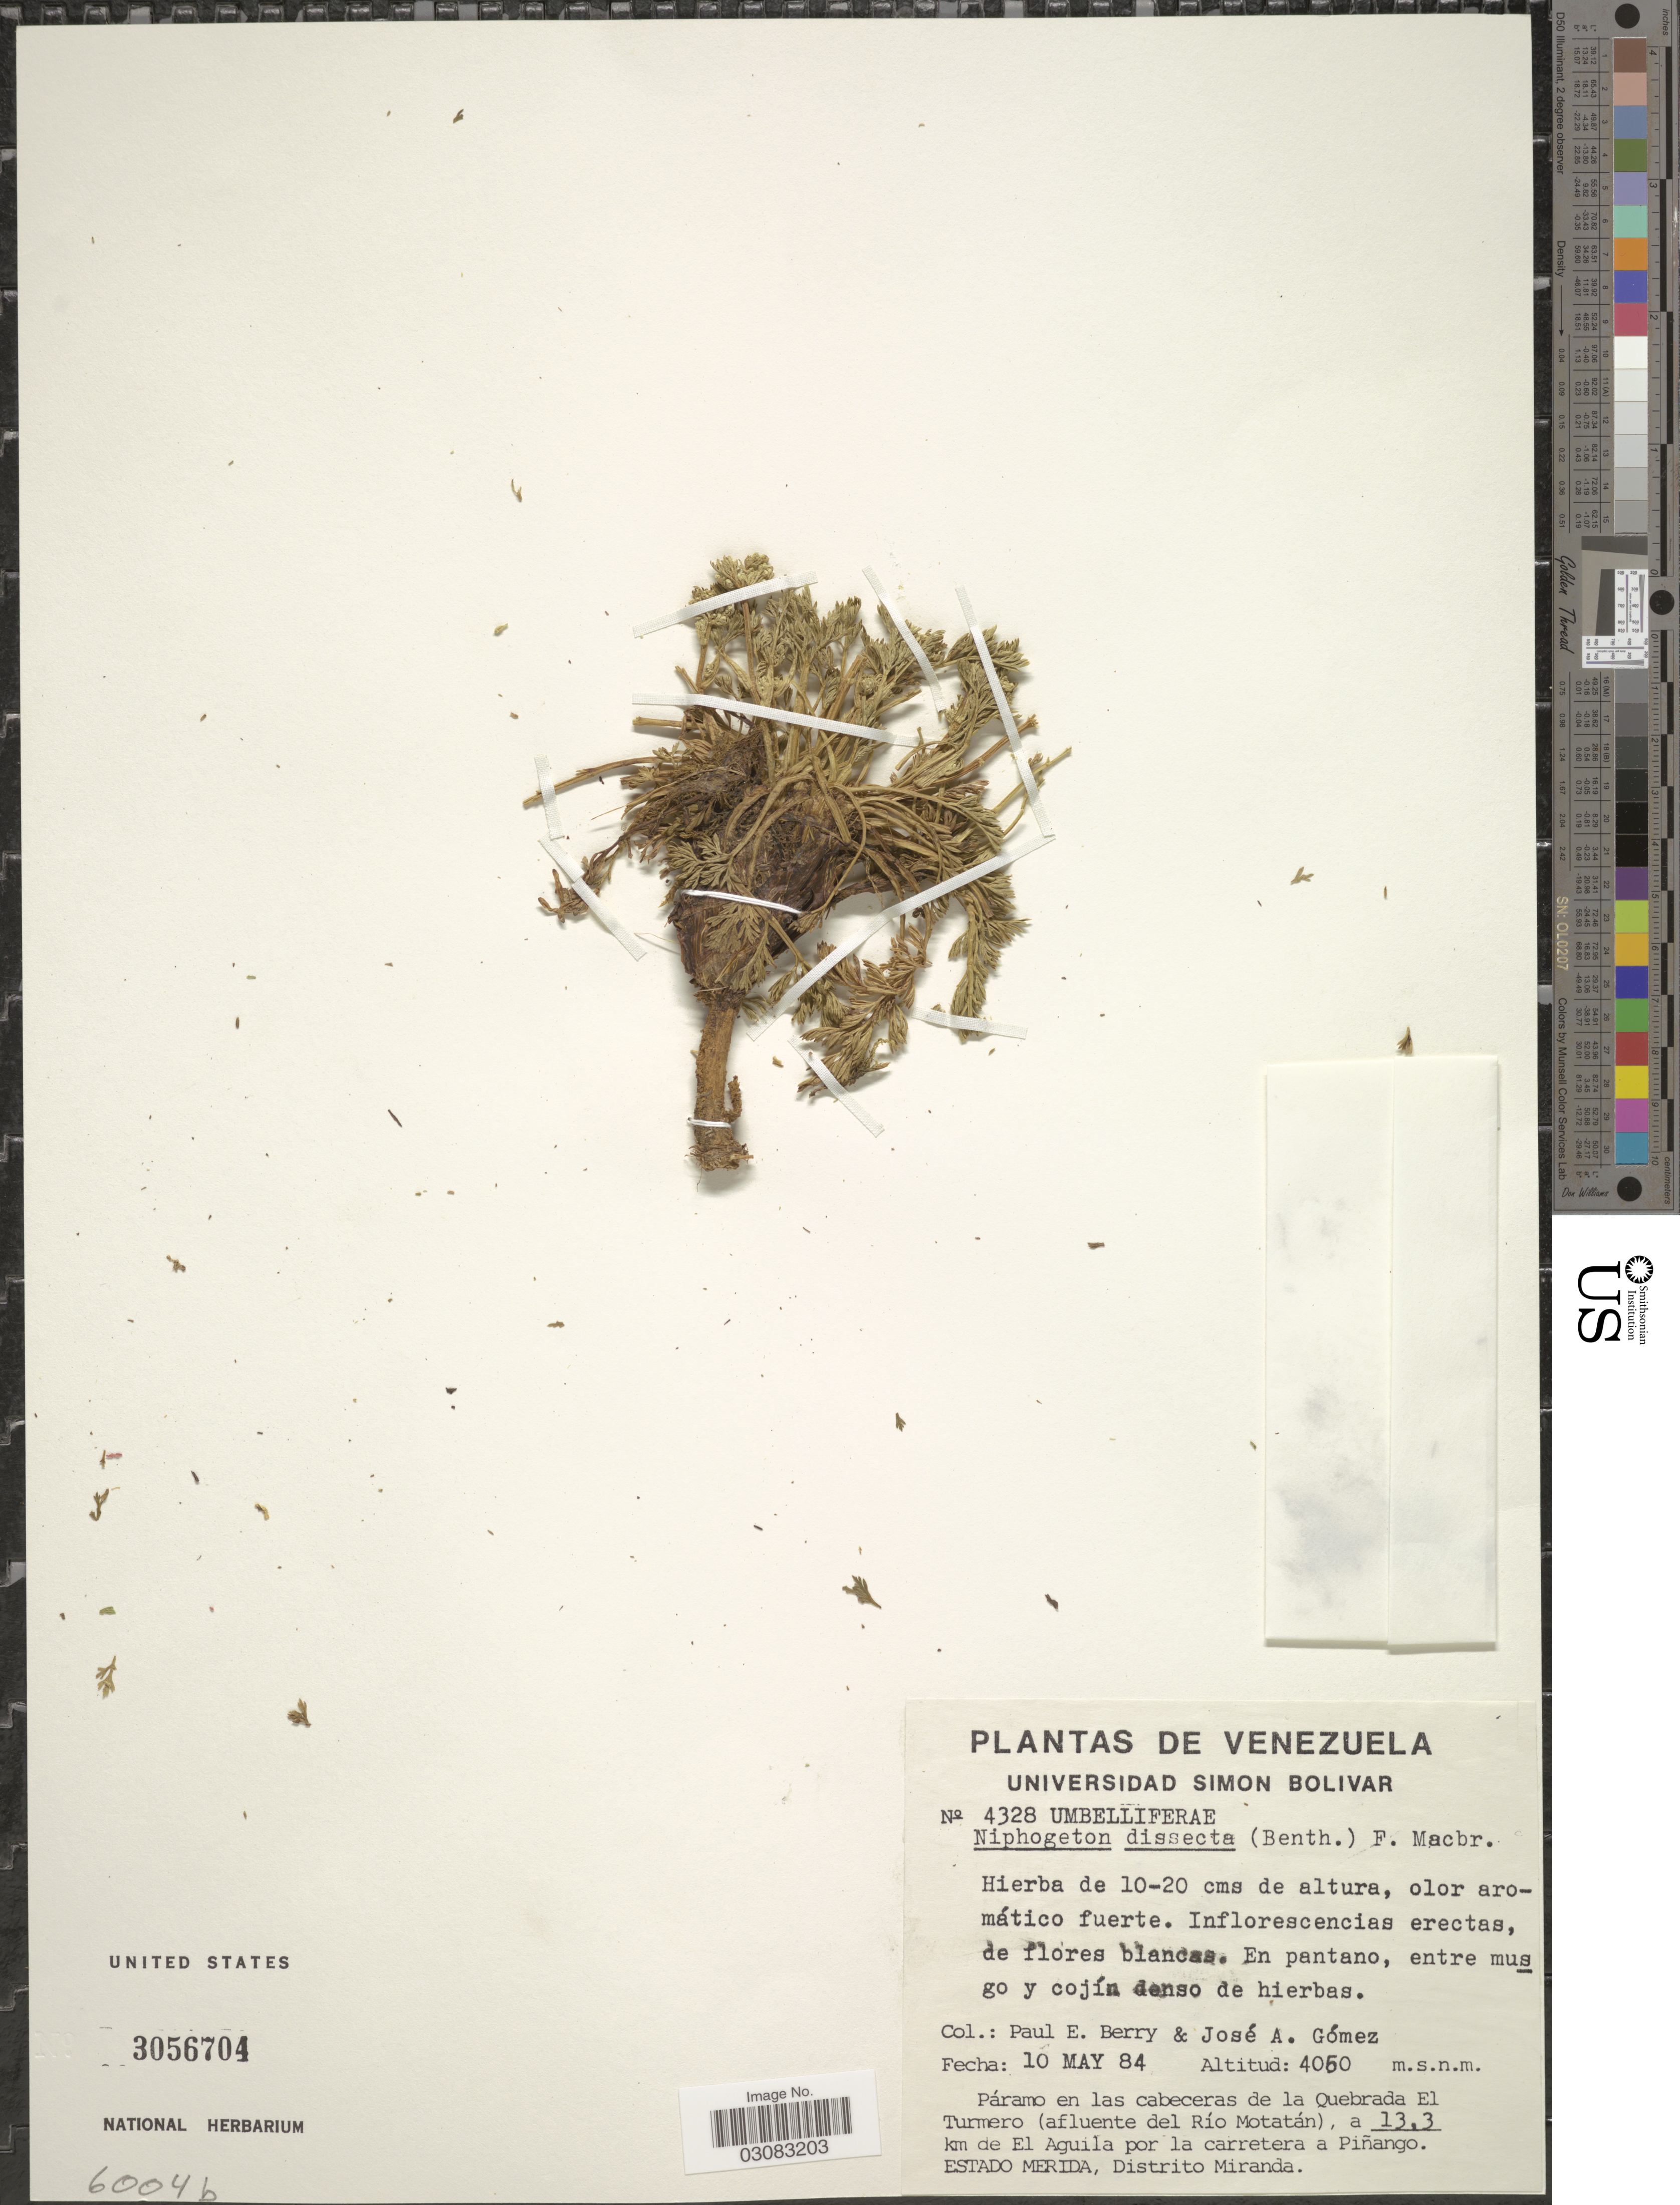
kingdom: Plantae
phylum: Tracheophyta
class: Magnoliopsida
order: Apiales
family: Apiaceae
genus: Niphogeton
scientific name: Niphogeton dissecta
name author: (Benth.) J.F. Macbr.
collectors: P. E. Berry & J. Gómez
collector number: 4328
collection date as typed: Transcribed d/m/y: 10/5/84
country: Venezuela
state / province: Mérida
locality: Páramo en las cabeceras de la Quebrada El Turmero (afluente del Río Motatán), a 13,3 km de El Aguila por la carretera a Piñango. Estado Merida, Distrito Miranda.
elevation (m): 4050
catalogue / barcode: US 3056704